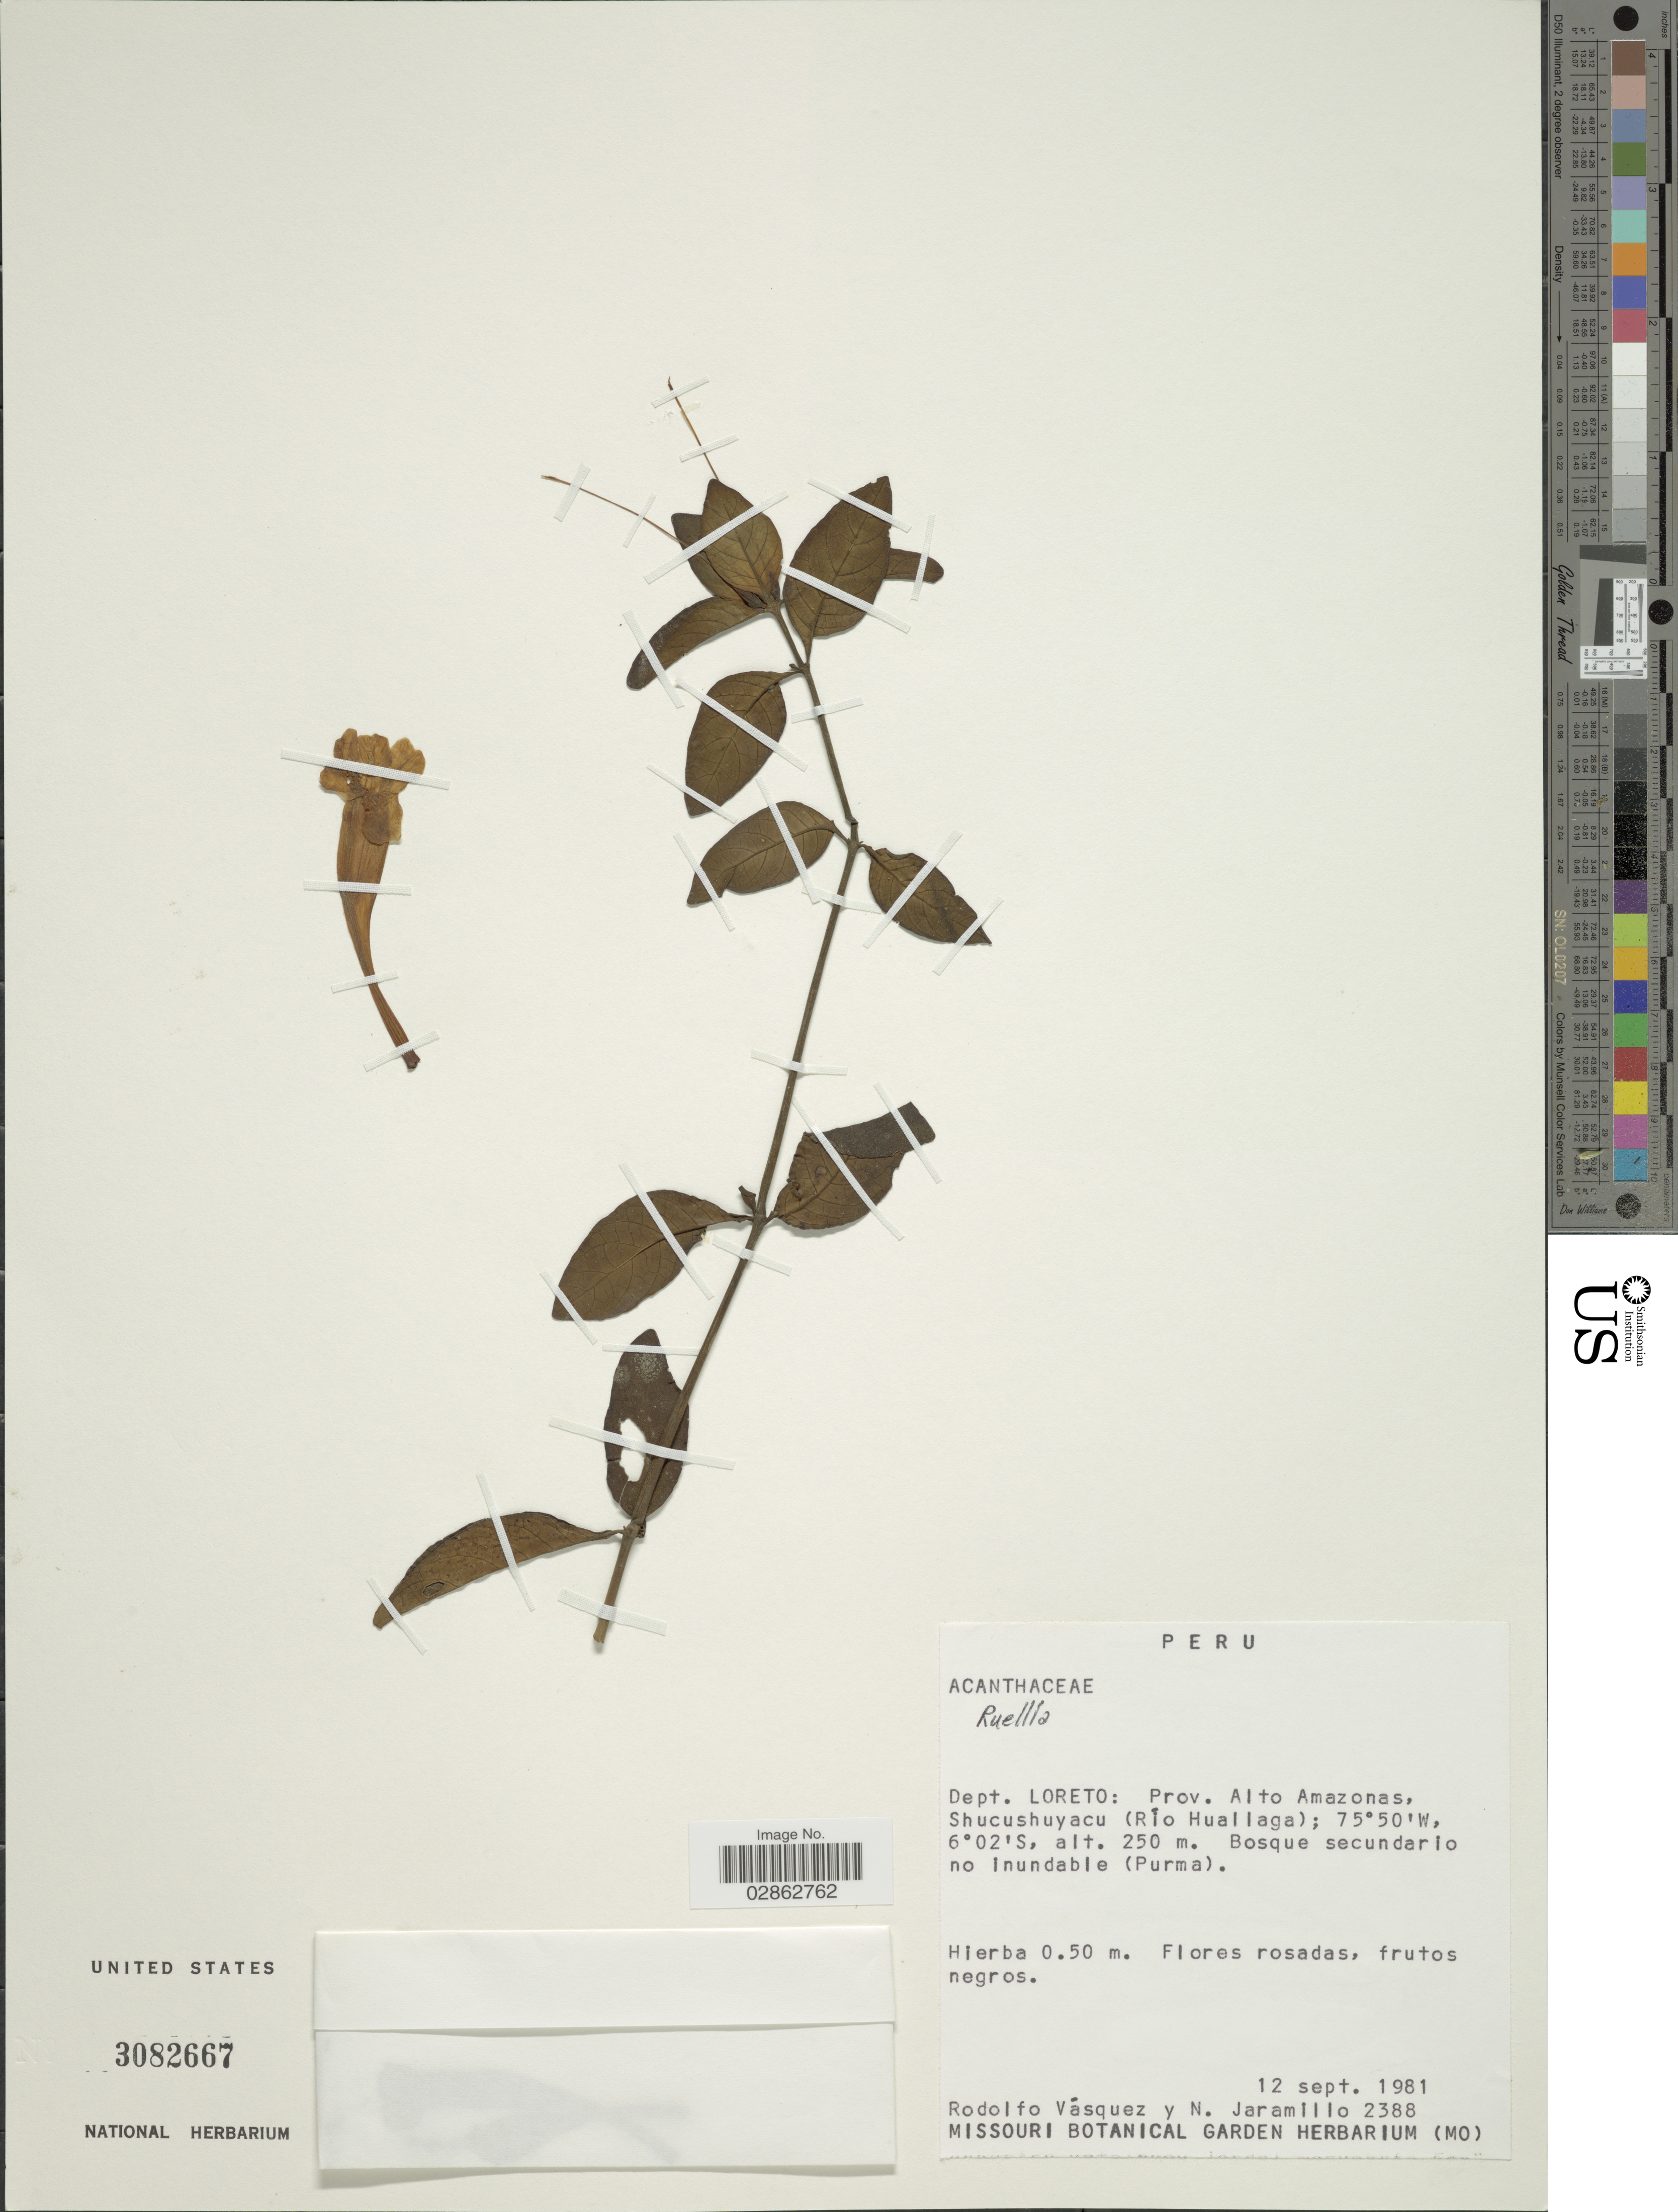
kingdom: Plantae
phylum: Tracheophyta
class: Magnoliopsida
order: Lamiales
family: Acanthaceae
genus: Ruellia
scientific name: Ruellia sp.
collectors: R. Vásquez & N. Jaramillo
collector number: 2388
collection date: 1981-09-12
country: Peru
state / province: Loreto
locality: Dept. Loreto: Prov. Alto Amazonas, Shucushuyacu (Río Huallaga).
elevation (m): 250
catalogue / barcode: US 3082667